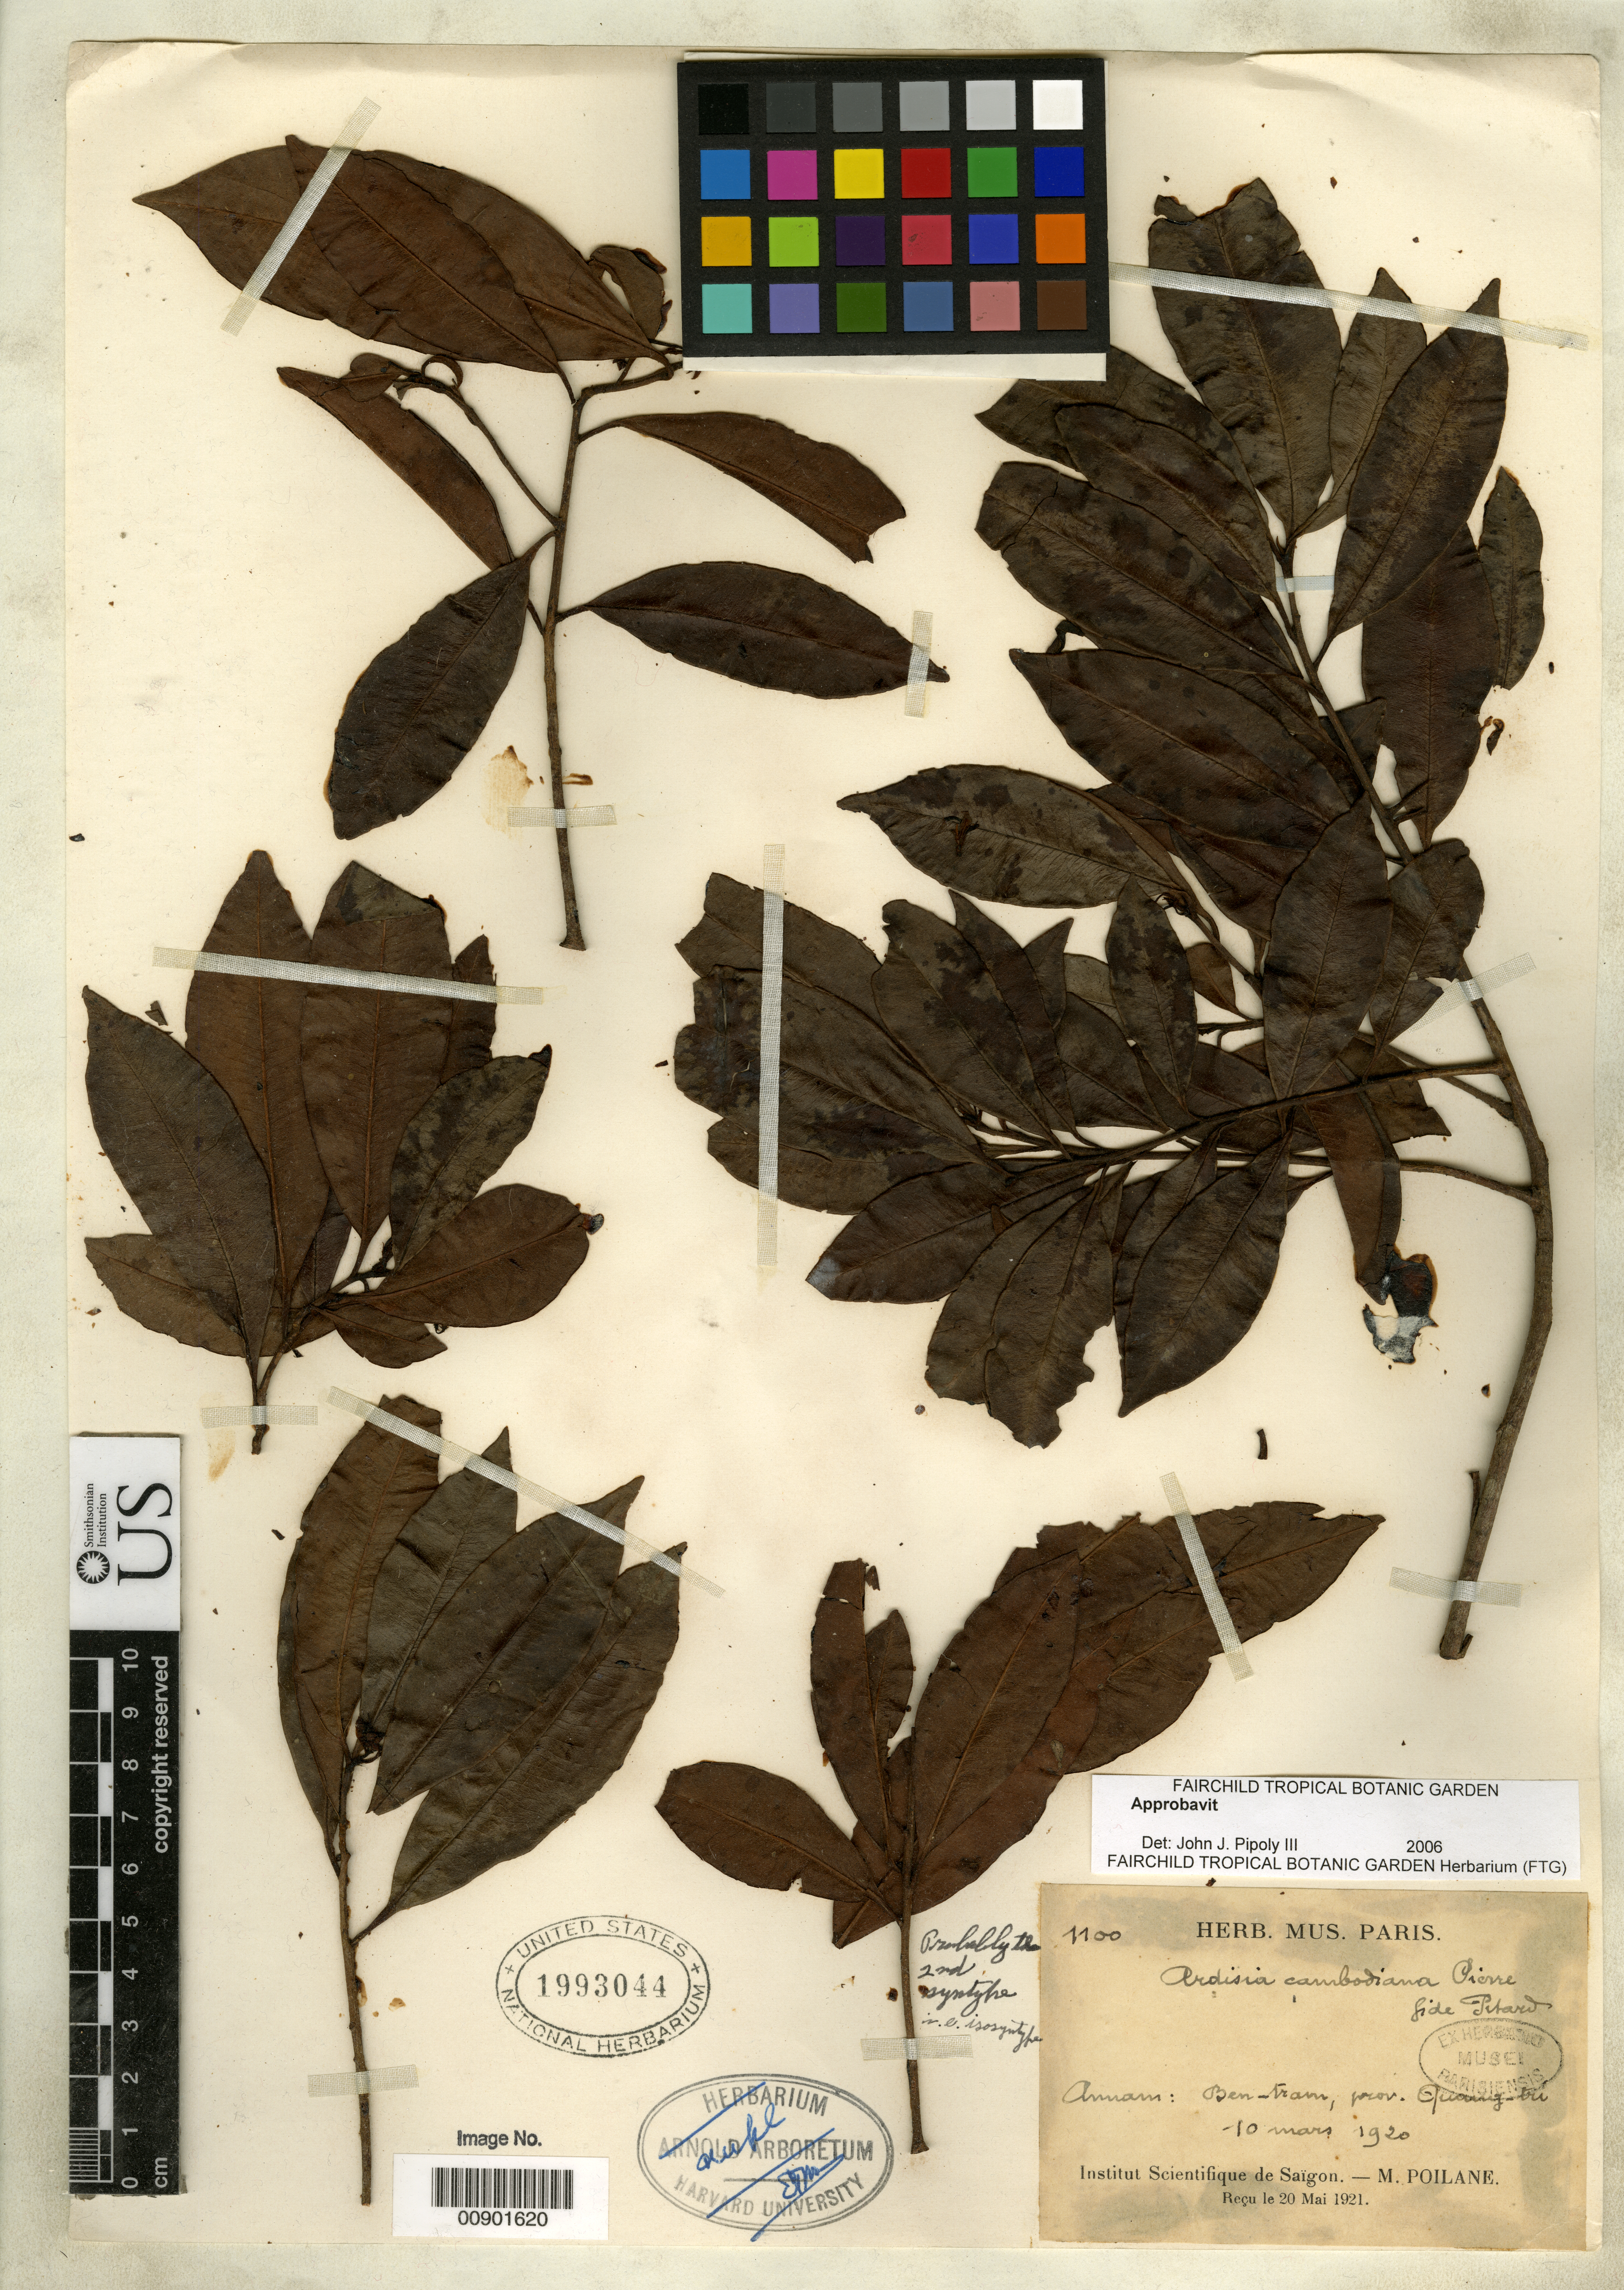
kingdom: Plantae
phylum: Tracheophyta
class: Magnoliopsida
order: Ericales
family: Primulaceae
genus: Ardisia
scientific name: Ardisia cambodiana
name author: Pierre ex Pit. in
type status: Syntype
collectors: E. Poilane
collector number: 1100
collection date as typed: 10 Mar 1920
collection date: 1920-03-10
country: Vietnam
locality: Annam: Ben-tram, prov. Quiang-tri.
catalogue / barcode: US 1993044